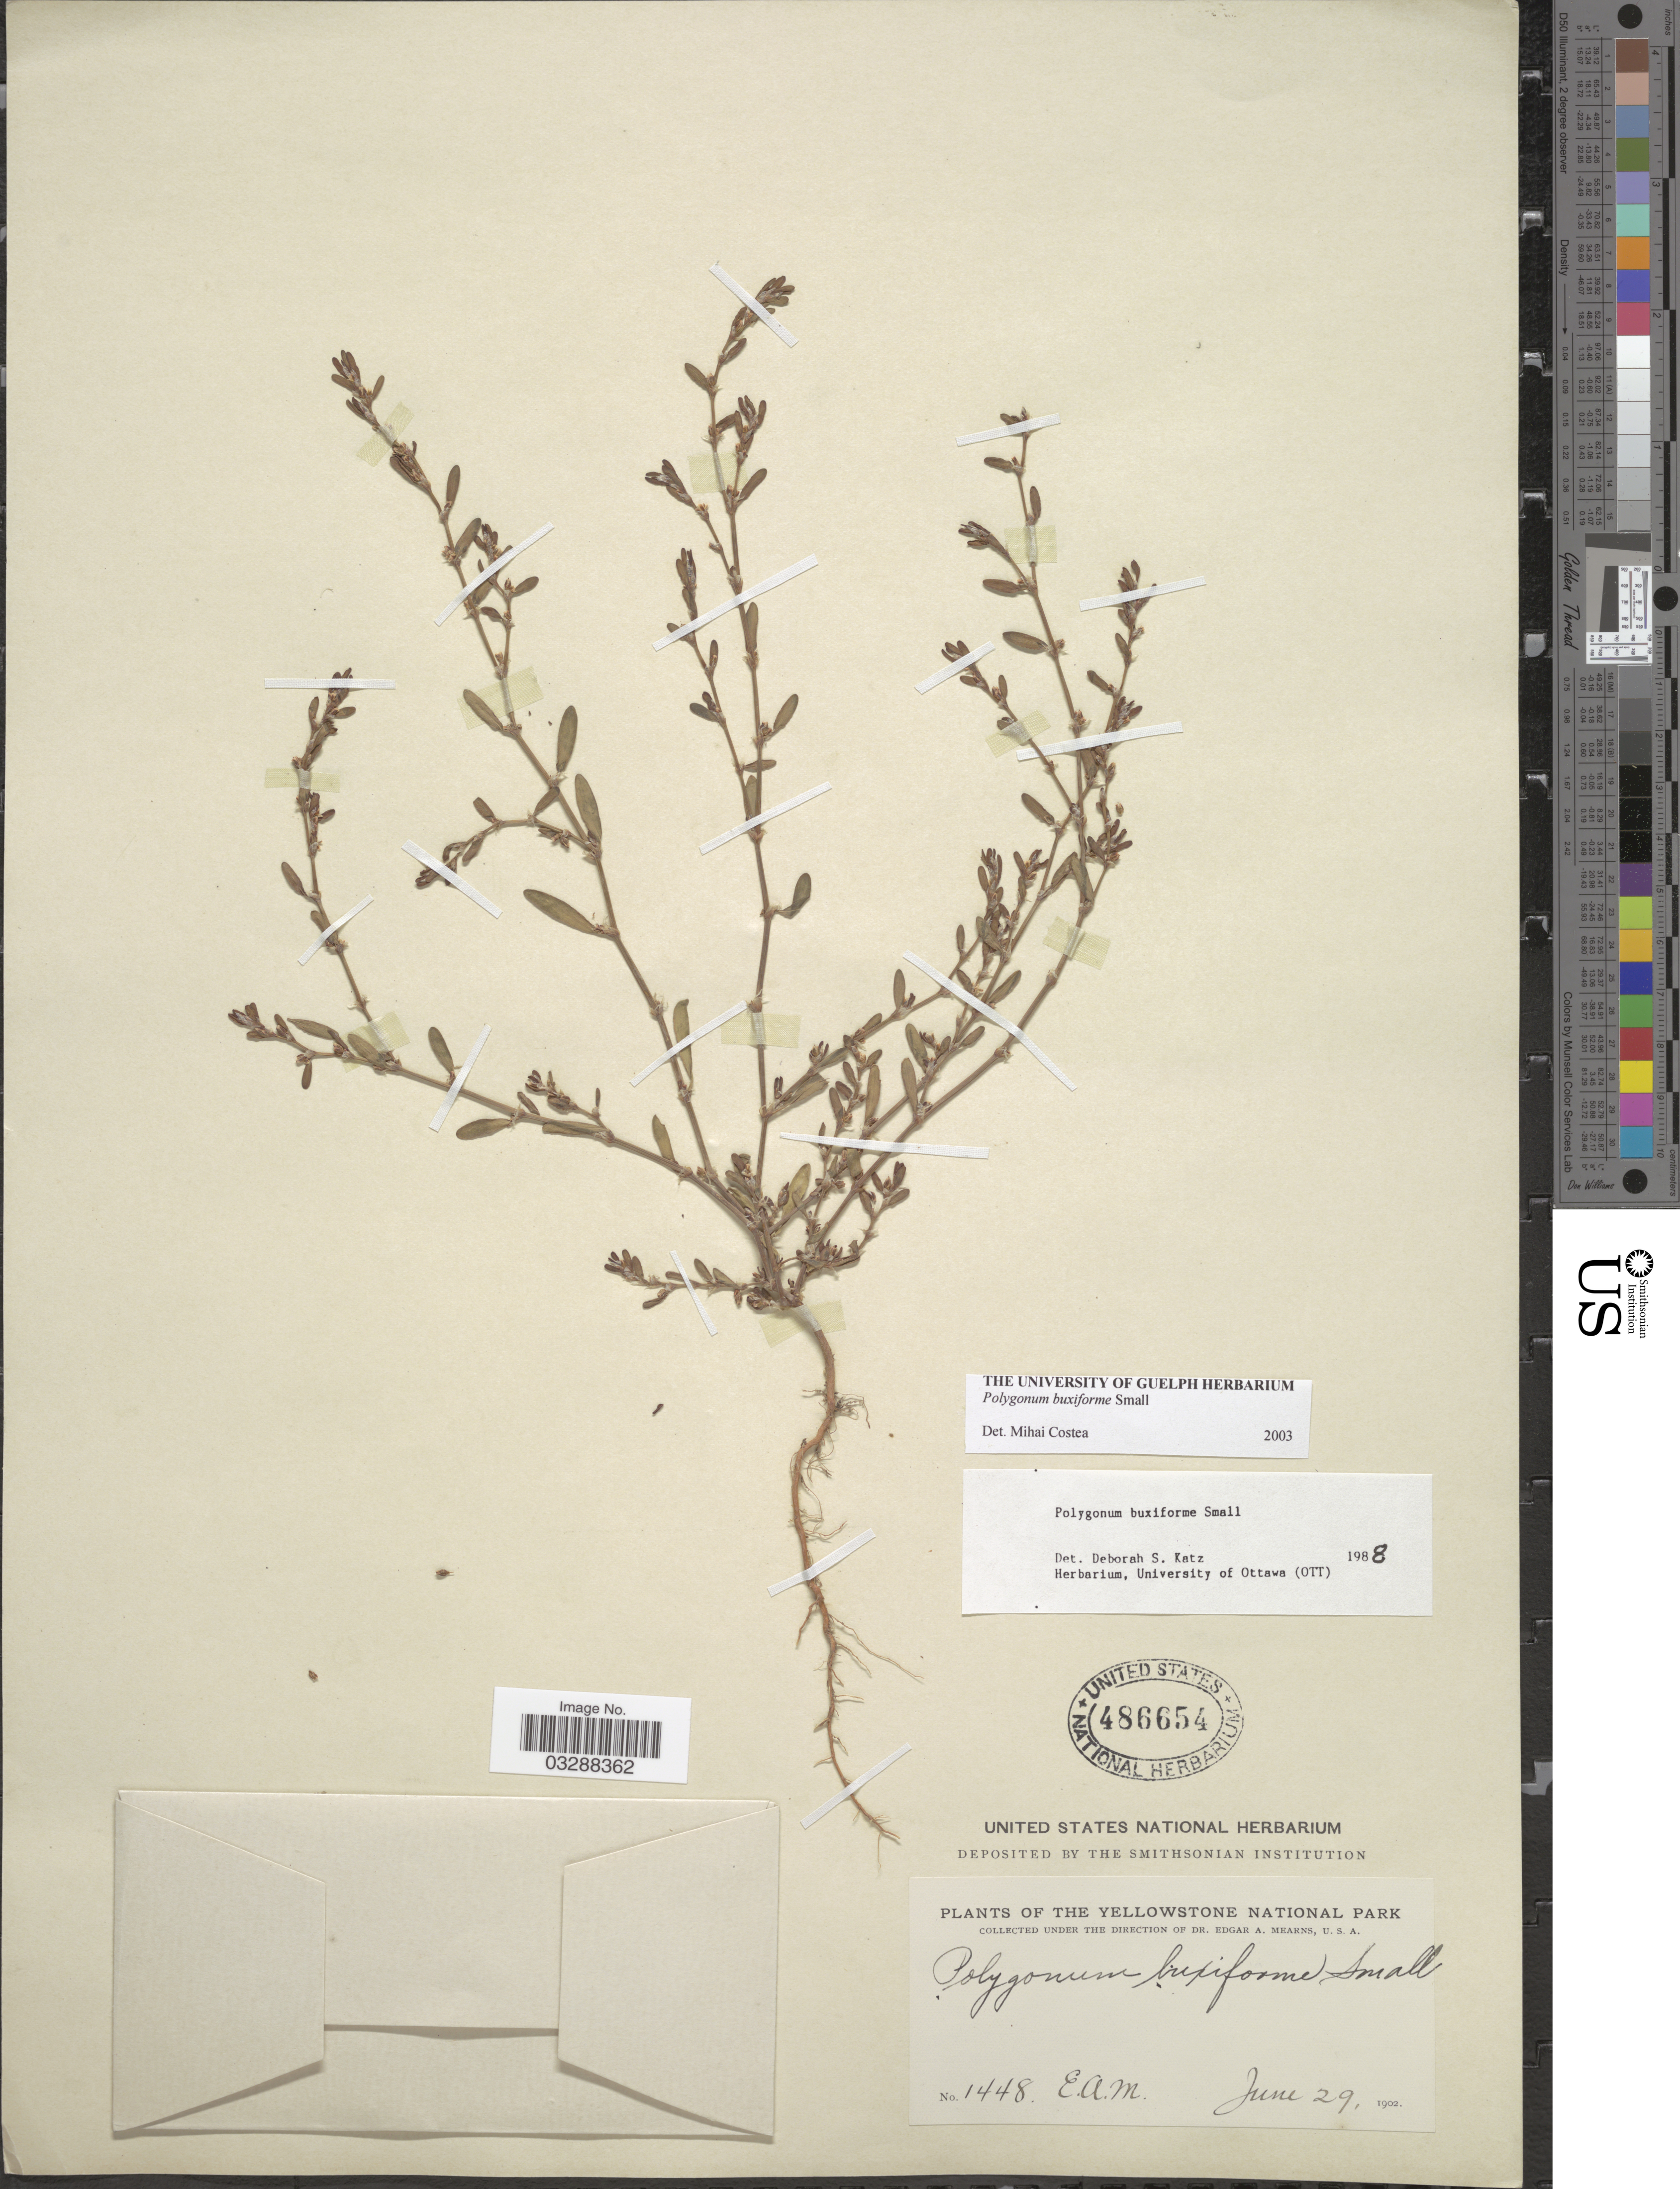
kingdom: Plantae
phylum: Tracheophyta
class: Magnoliopsida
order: Caryophyllales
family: Polygonaceae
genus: Polygonum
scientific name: Polygonum buxiforme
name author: Small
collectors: E. A. Mearns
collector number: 1448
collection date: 1902-06-29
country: United States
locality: Yellowstone National Park.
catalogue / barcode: US 486654